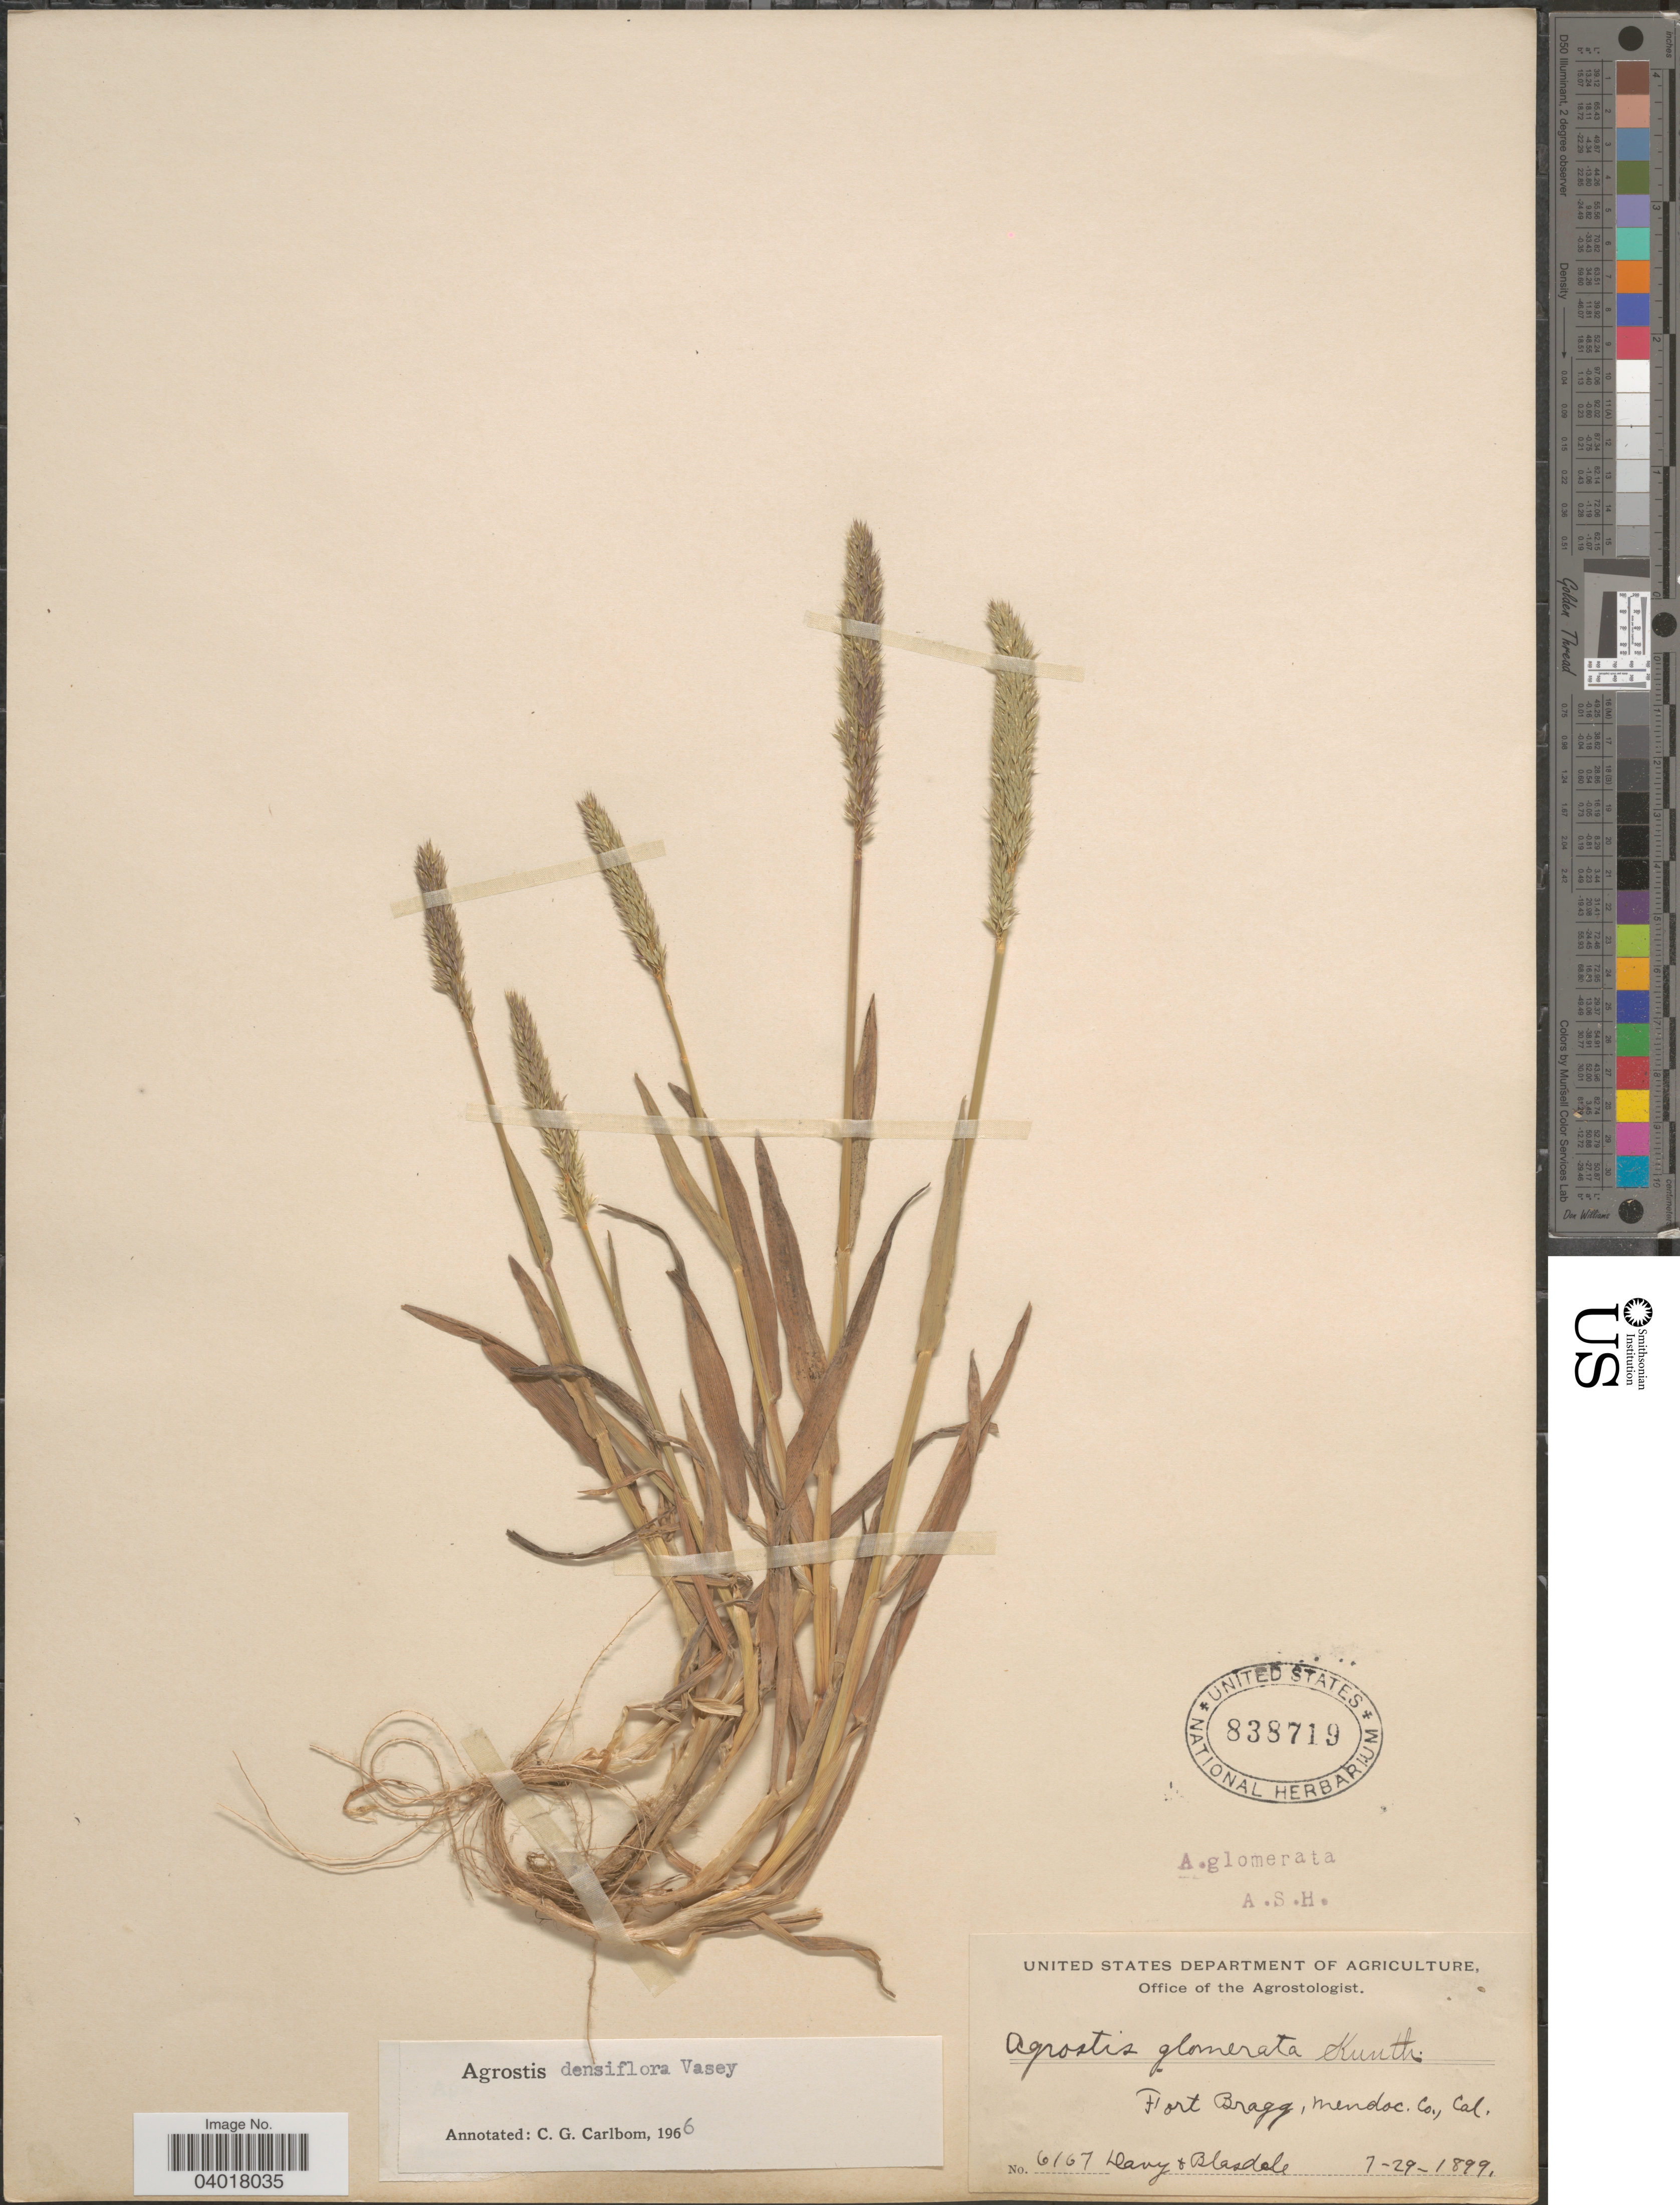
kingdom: Plantae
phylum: Tracheophyta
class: Liliopsida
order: Poales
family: Poaceae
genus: Agrostis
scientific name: Agrostis densiflora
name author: Vasey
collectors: Davy & Blasdale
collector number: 6167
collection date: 1899-07-29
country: United States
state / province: California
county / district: Mendocino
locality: Fort Bragg, Mendoc. Co.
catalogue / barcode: US 838719